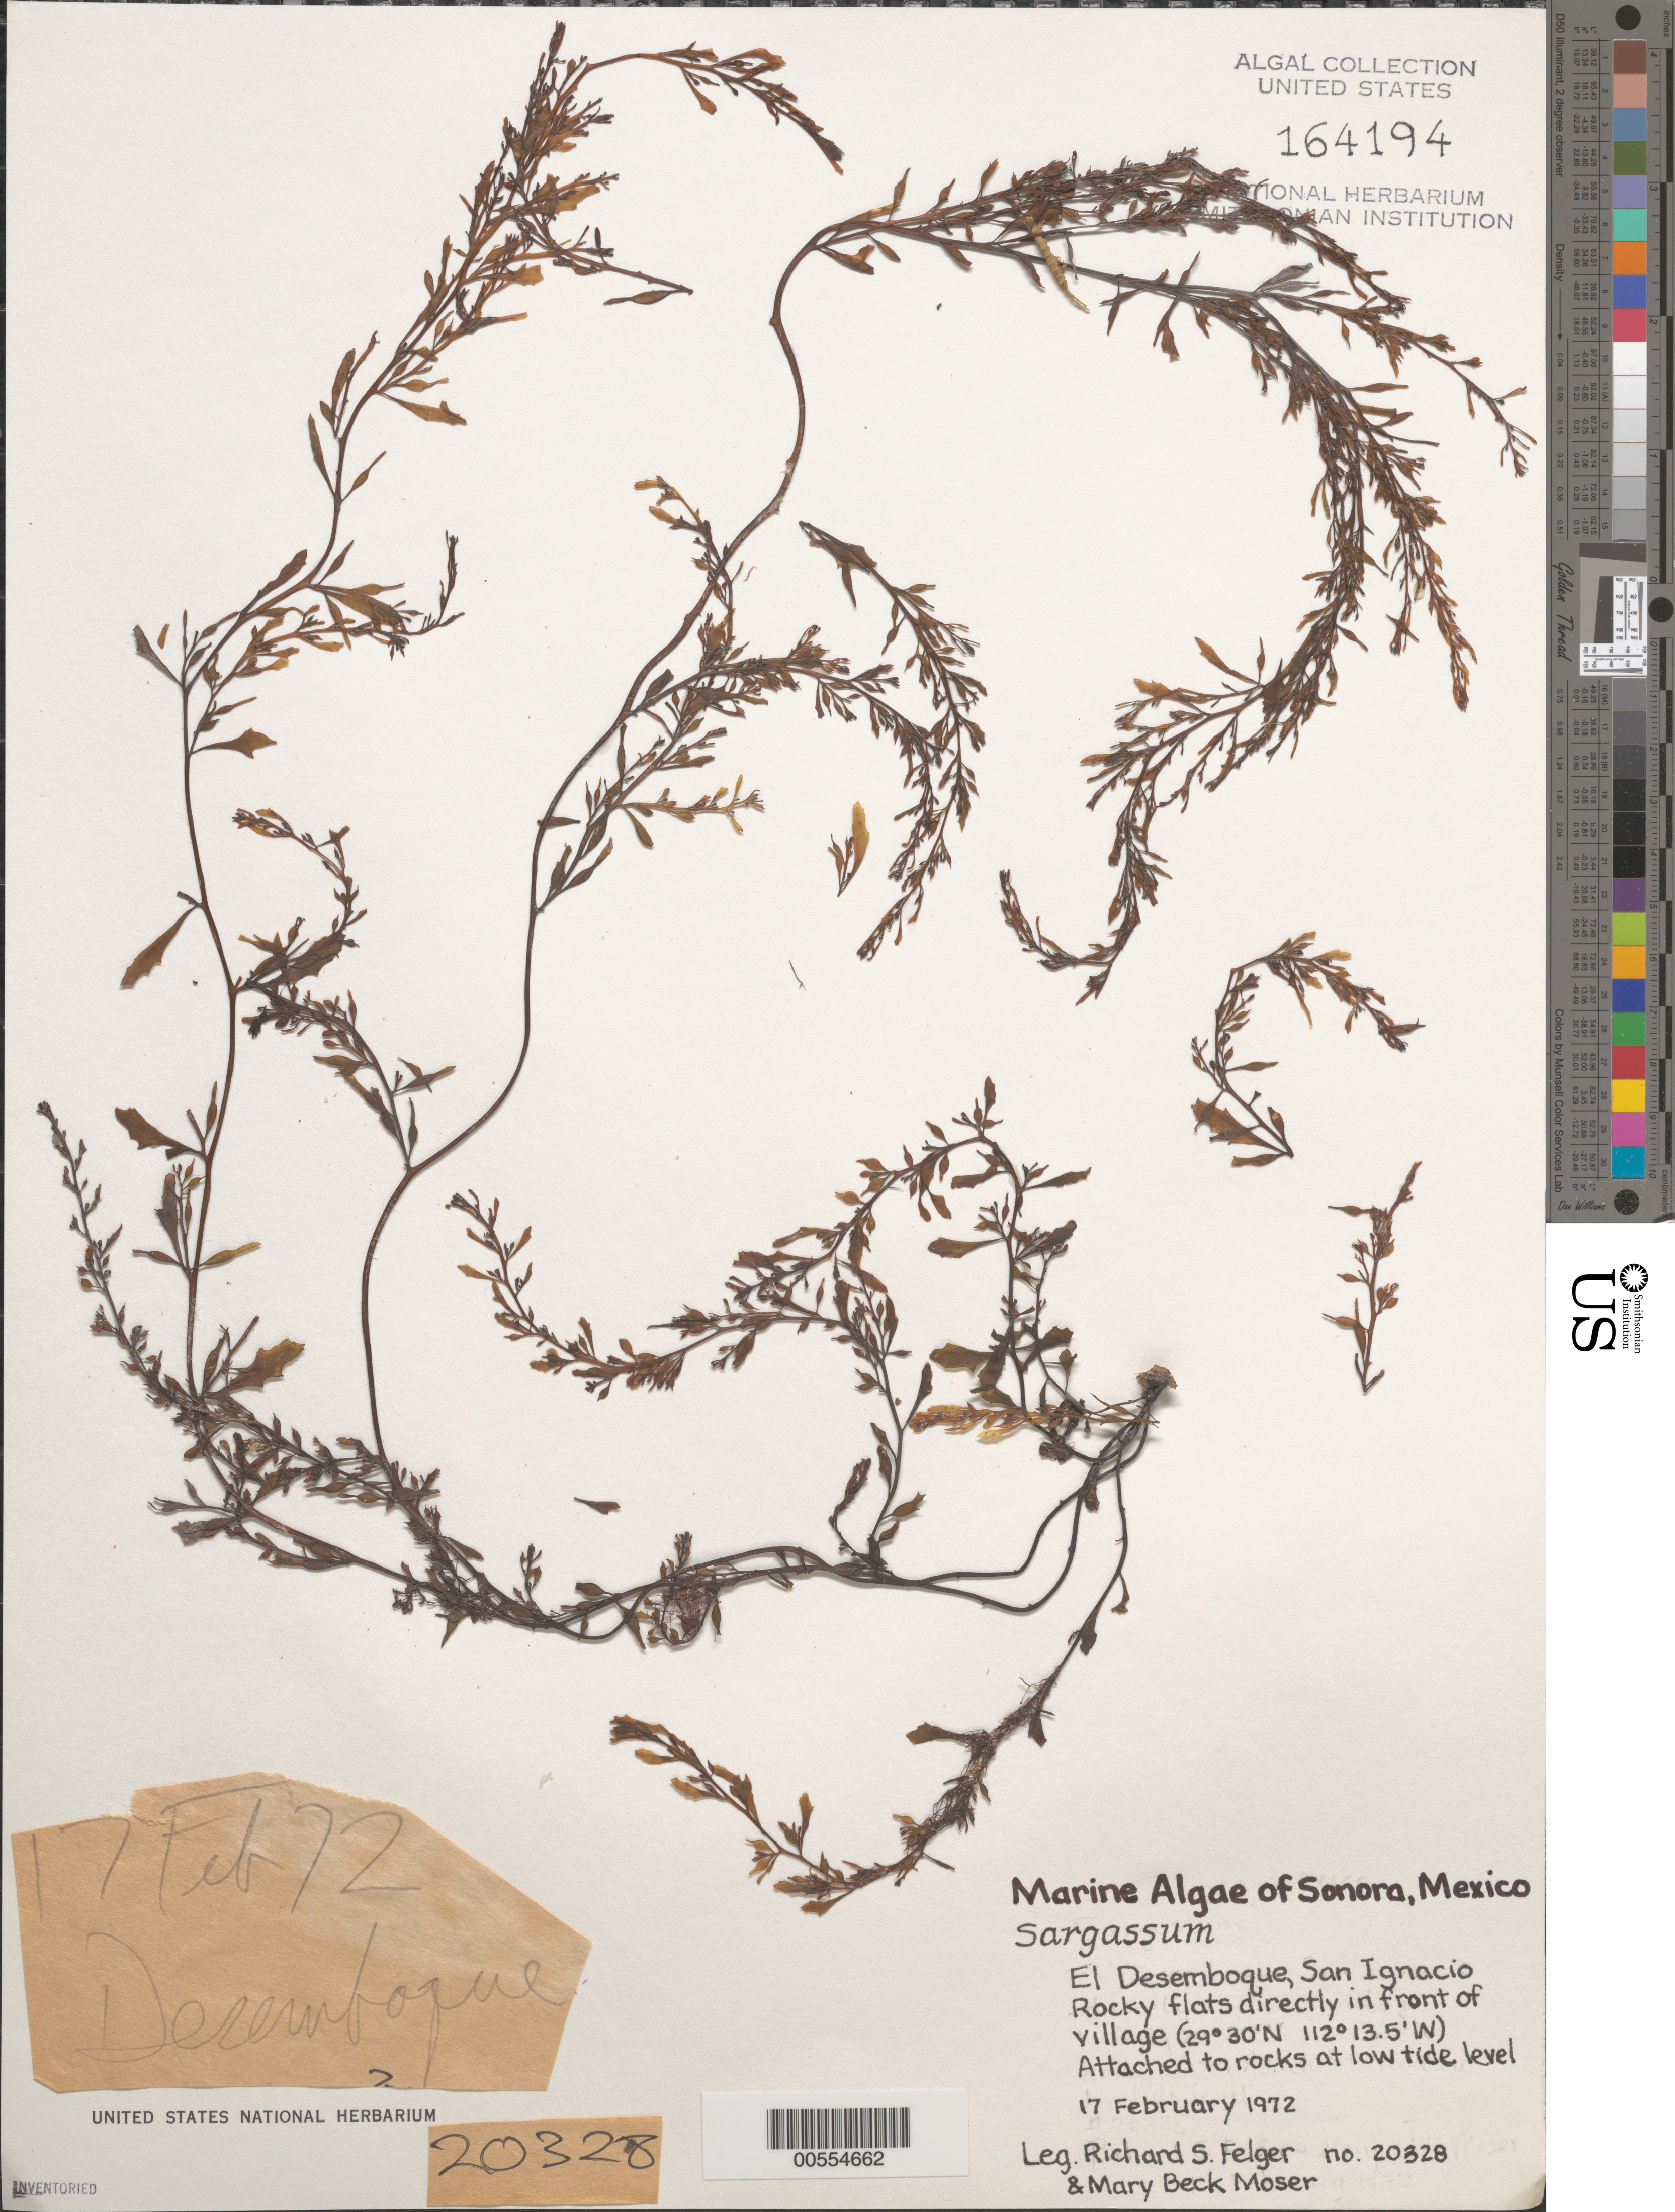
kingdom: Chromista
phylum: Ochrophyta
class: Phaeophyceae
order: Fucales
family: Sargassaceae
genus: Sargassum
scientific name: Sargassum sp.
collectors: R. S. Felger & M. Moser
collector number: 20328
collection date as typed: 17 Feb 1972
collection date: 1972-02-17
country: Mexico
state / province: Sonora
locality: El Desemboque, San Ignacio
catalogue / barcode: US 164194